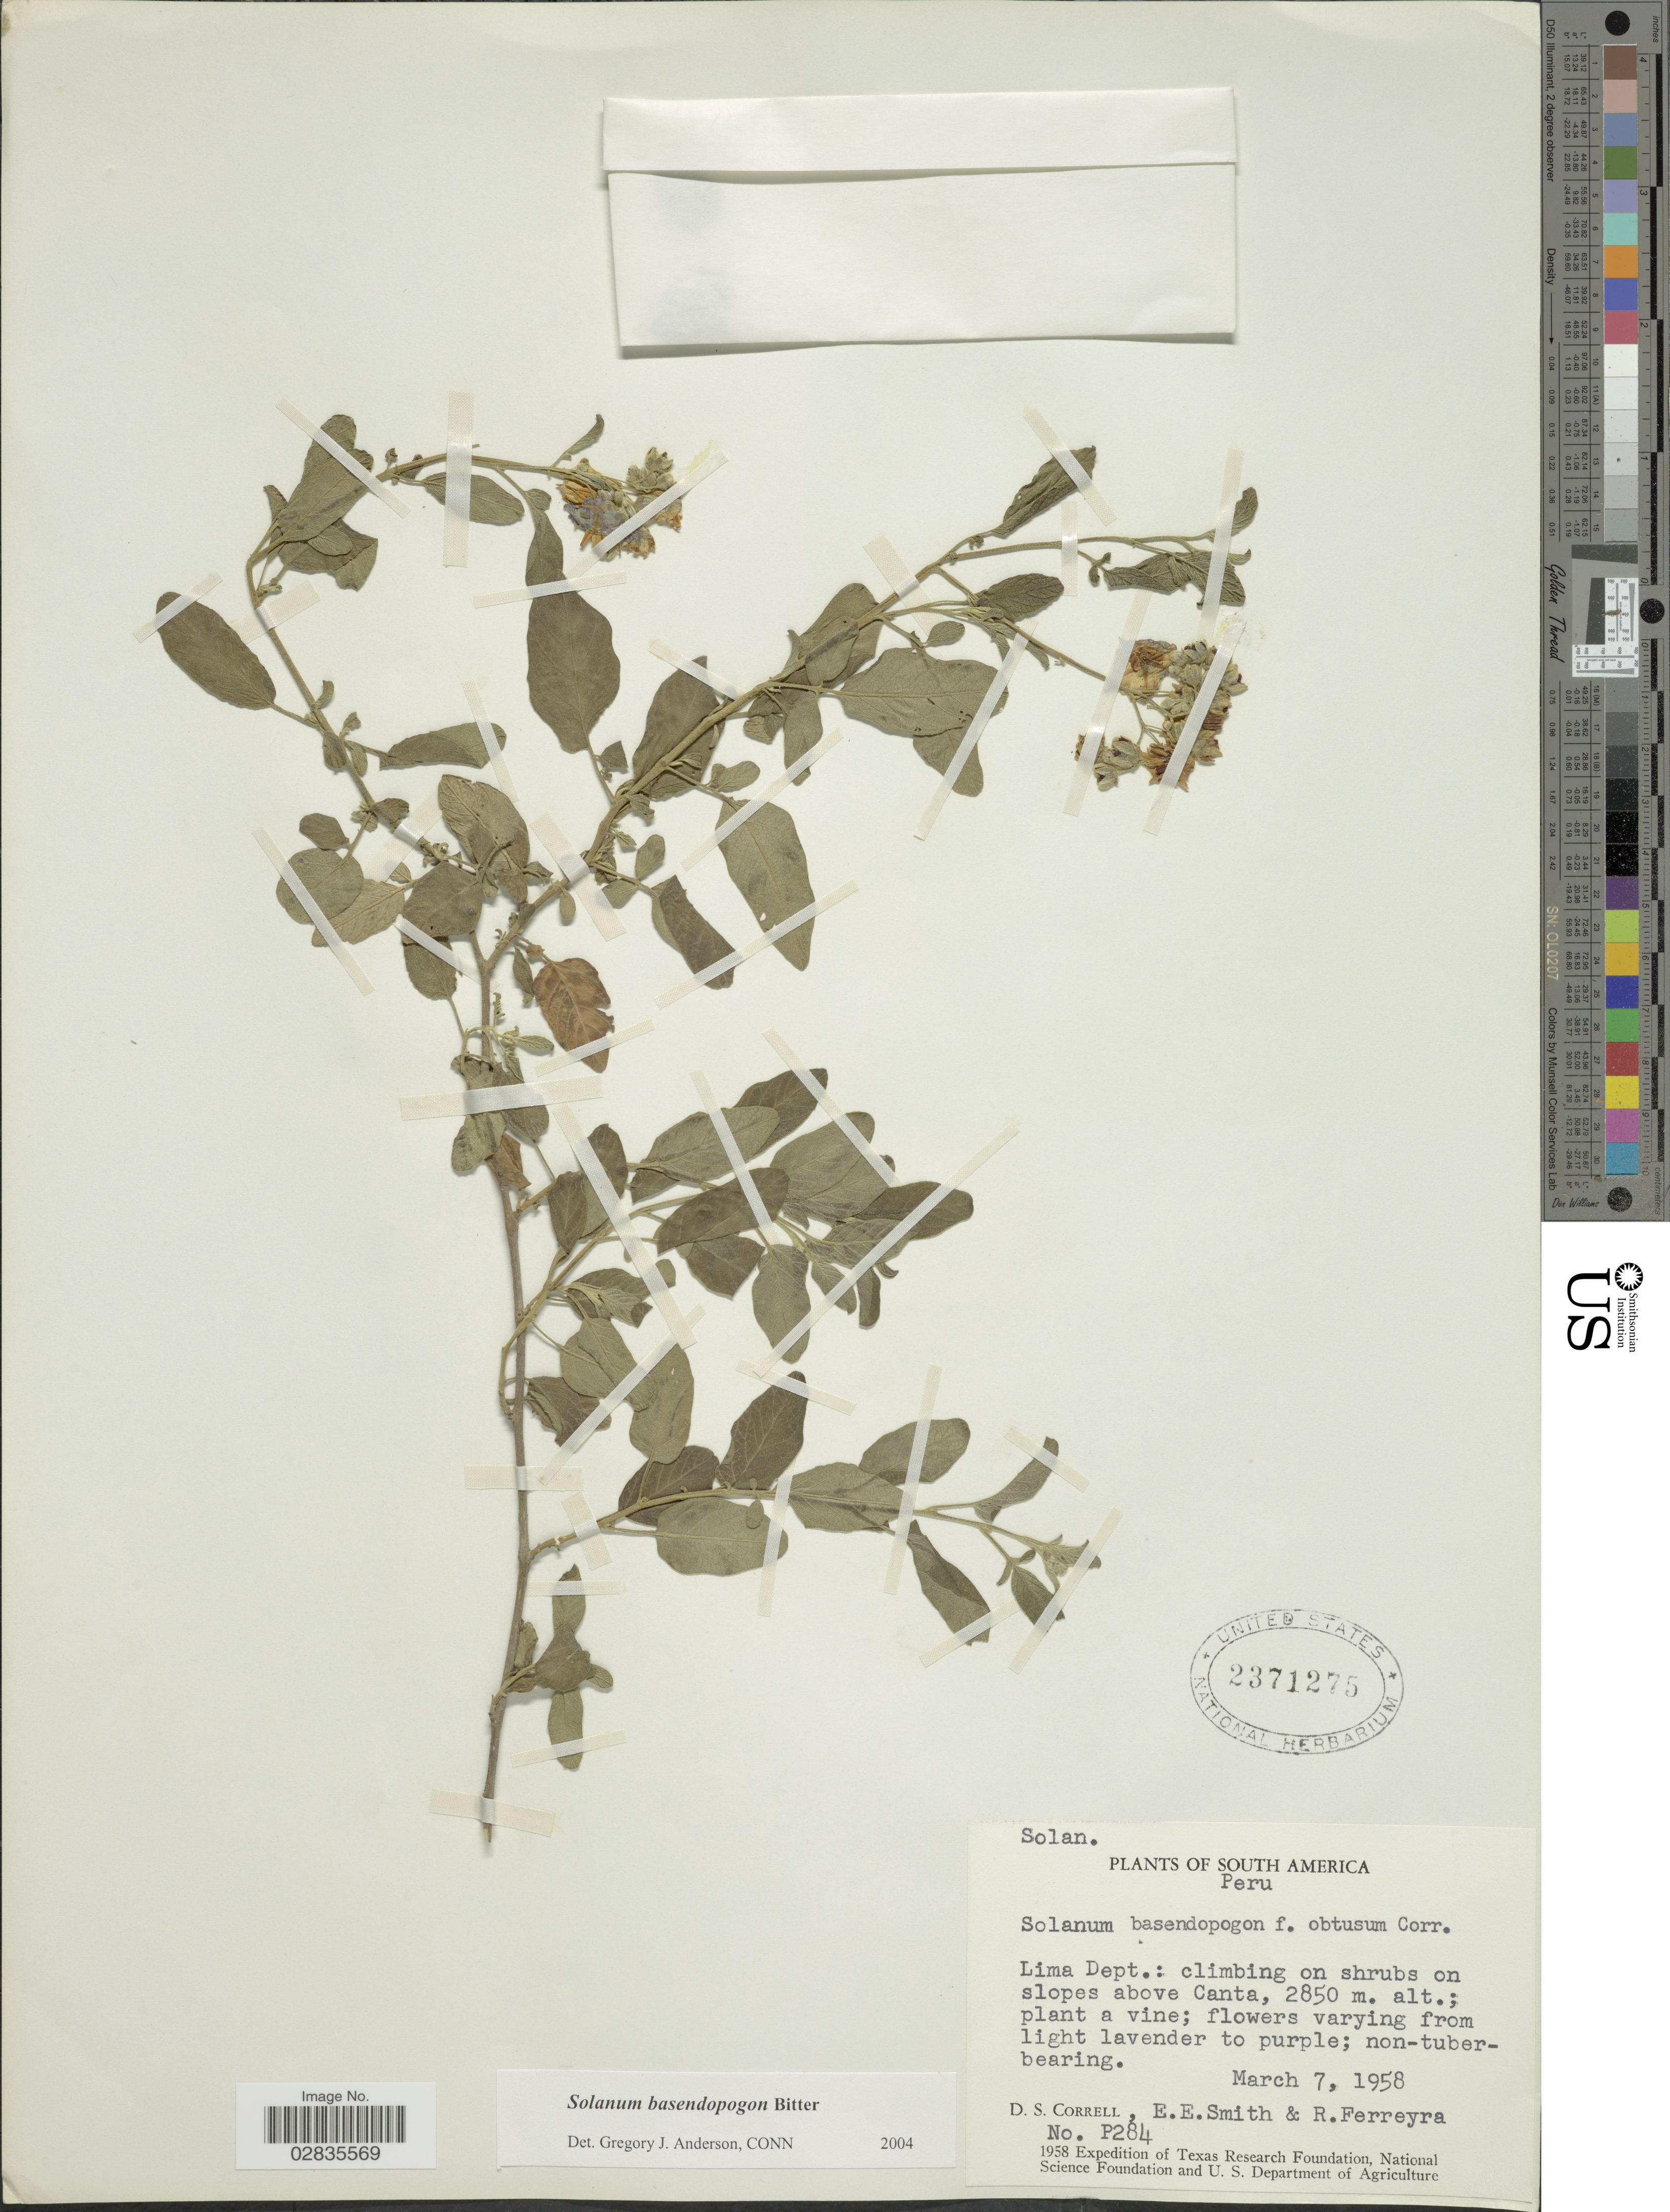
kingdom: Plantae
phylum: Tracheophyta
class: Magnoliopsida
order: Solanales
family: Solanaceae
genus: Solanum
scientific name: Solanum basendopogon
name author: Bitter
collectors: D. S. Correll, E. E. Smith & R. A. Ferreyra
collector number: P284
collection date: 1958-03-07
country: Peru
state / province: Lima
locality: Lima Dept.: on slopes above Canta.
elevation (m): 2850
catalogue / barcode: US 2371275